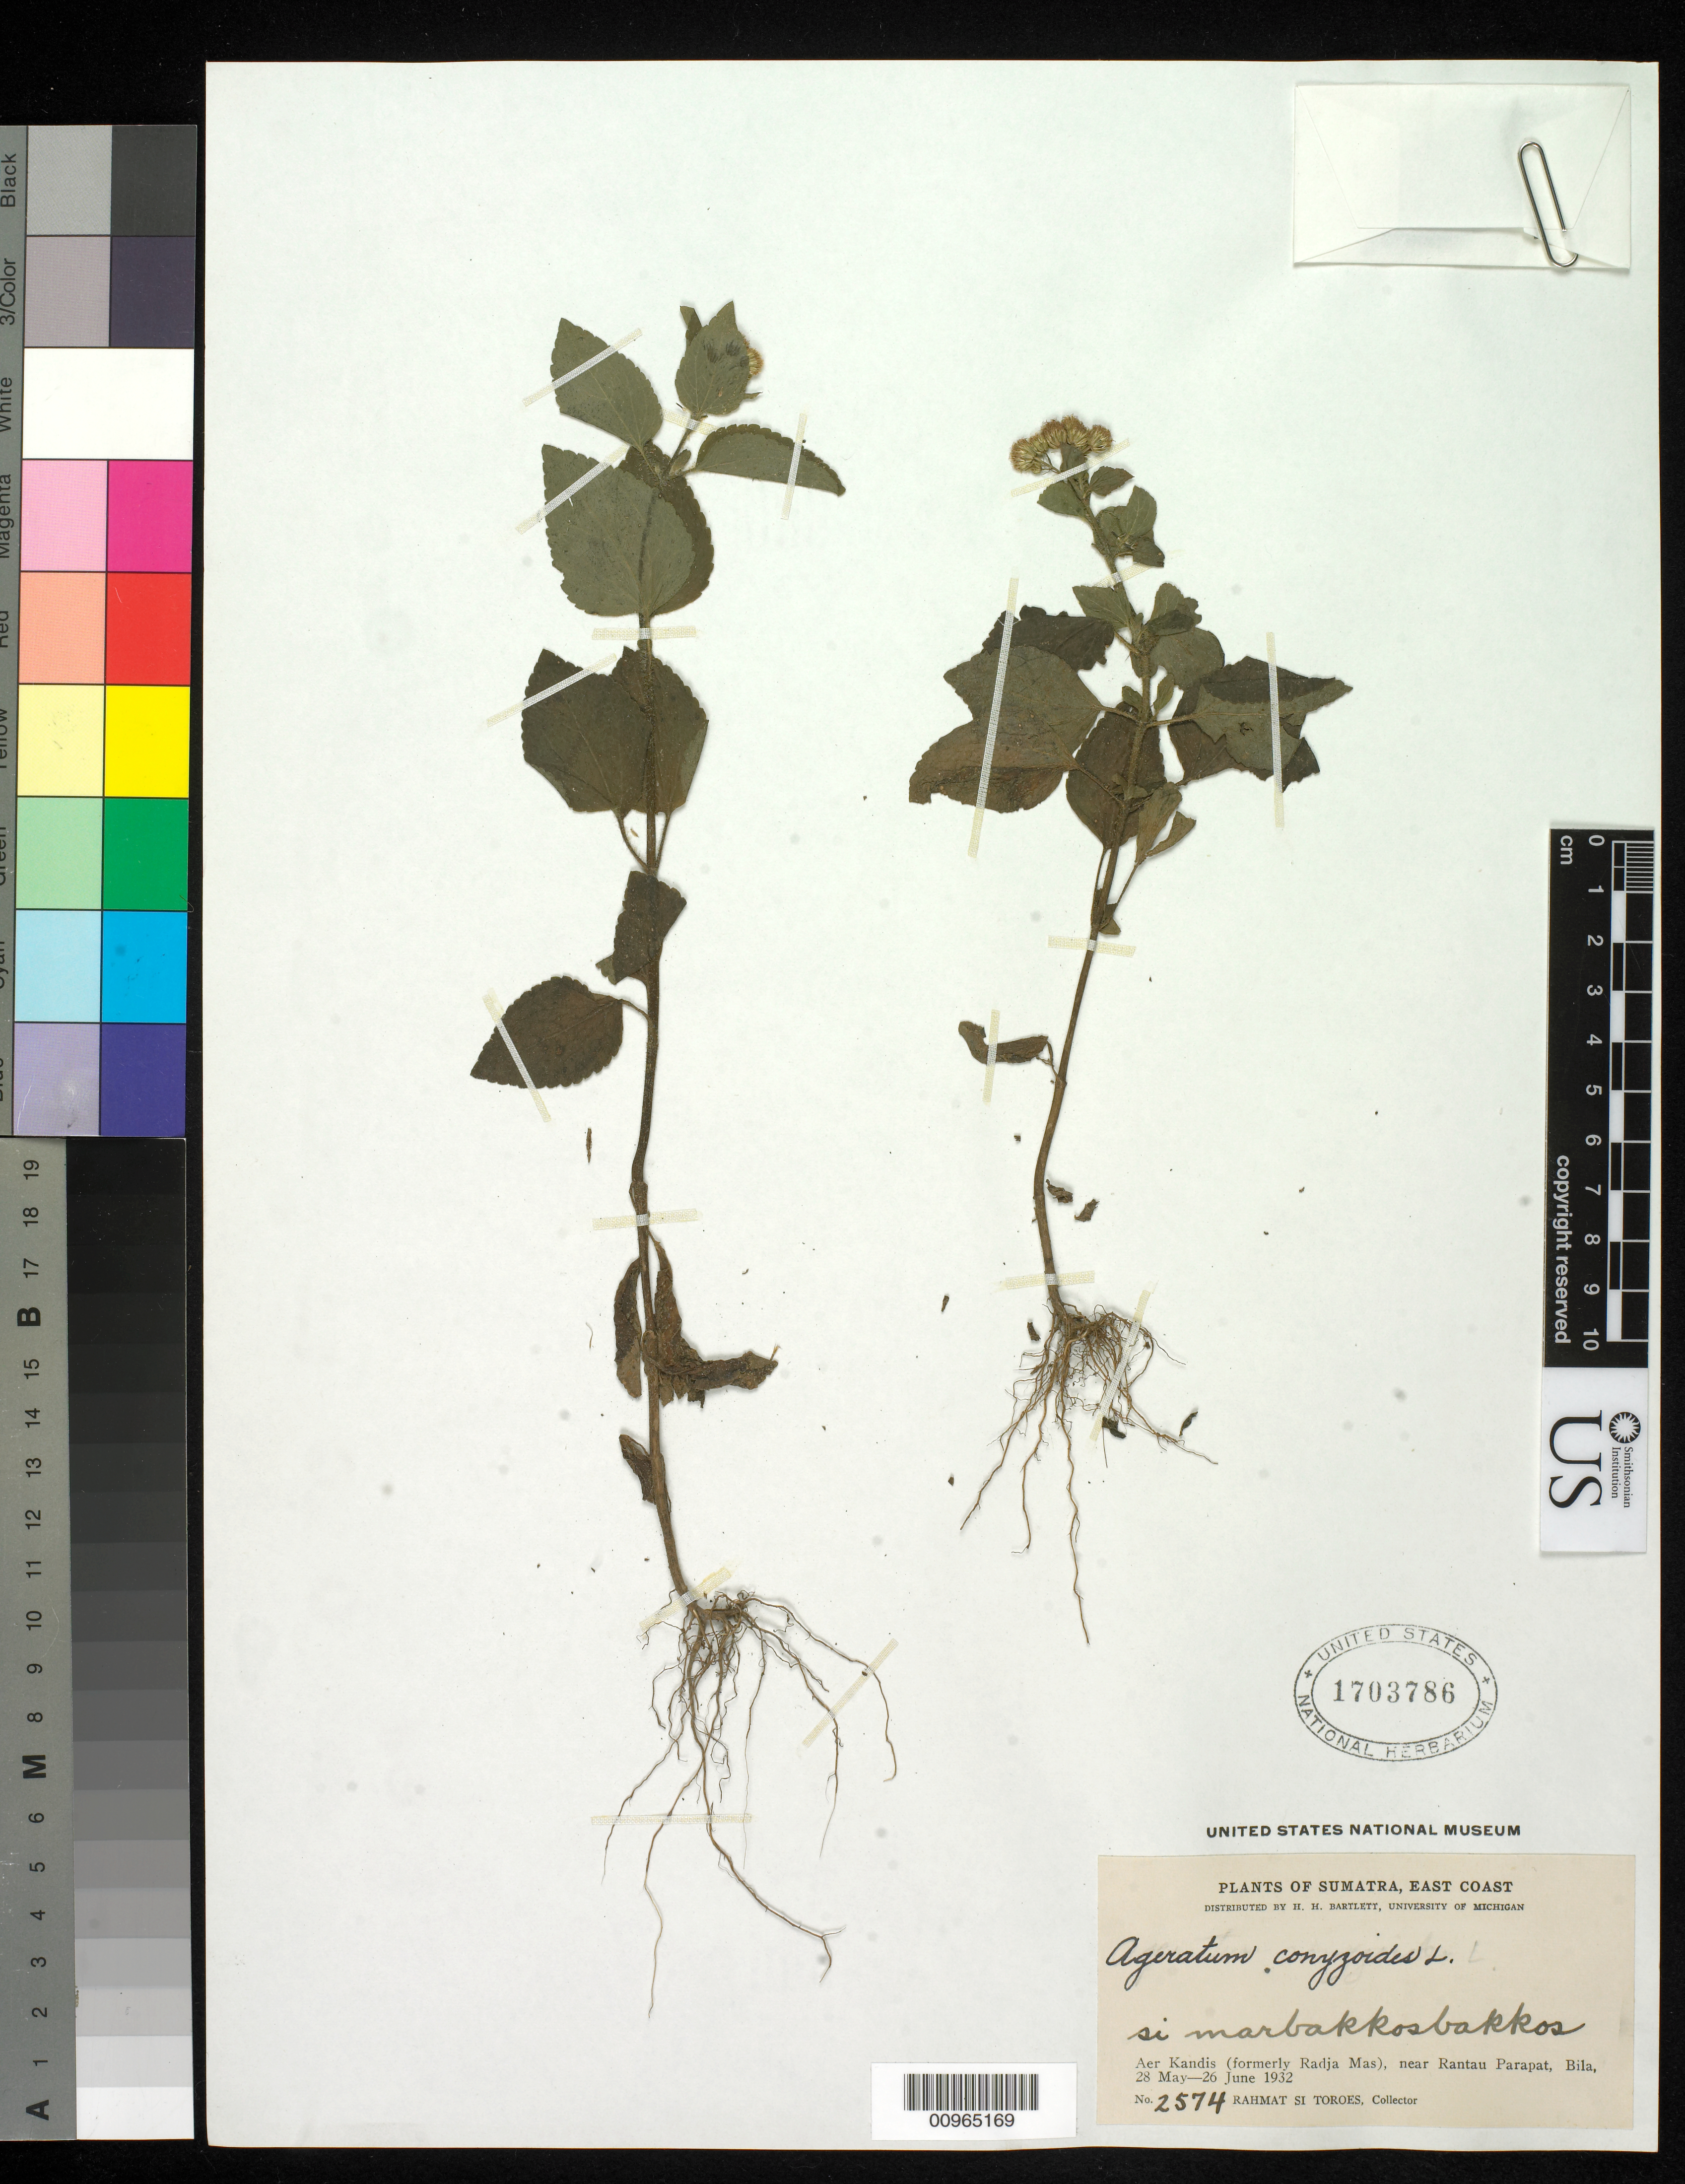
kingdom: Plantae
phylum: Tracheophyta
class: Magnoliopsida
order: Asterales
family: Asteraceae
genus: Ageratum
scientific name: Ageratum conyzoides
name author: L.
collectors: Rahmat Si Boeea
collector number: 2574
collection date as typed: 28 May 1932 to 26 Jun 1932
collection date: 1932-05-28/1932-06-26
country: Indonesia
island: Sumatra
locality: Aer Kandis, near Rantau Parapat, Bila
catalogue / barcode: US 1703786